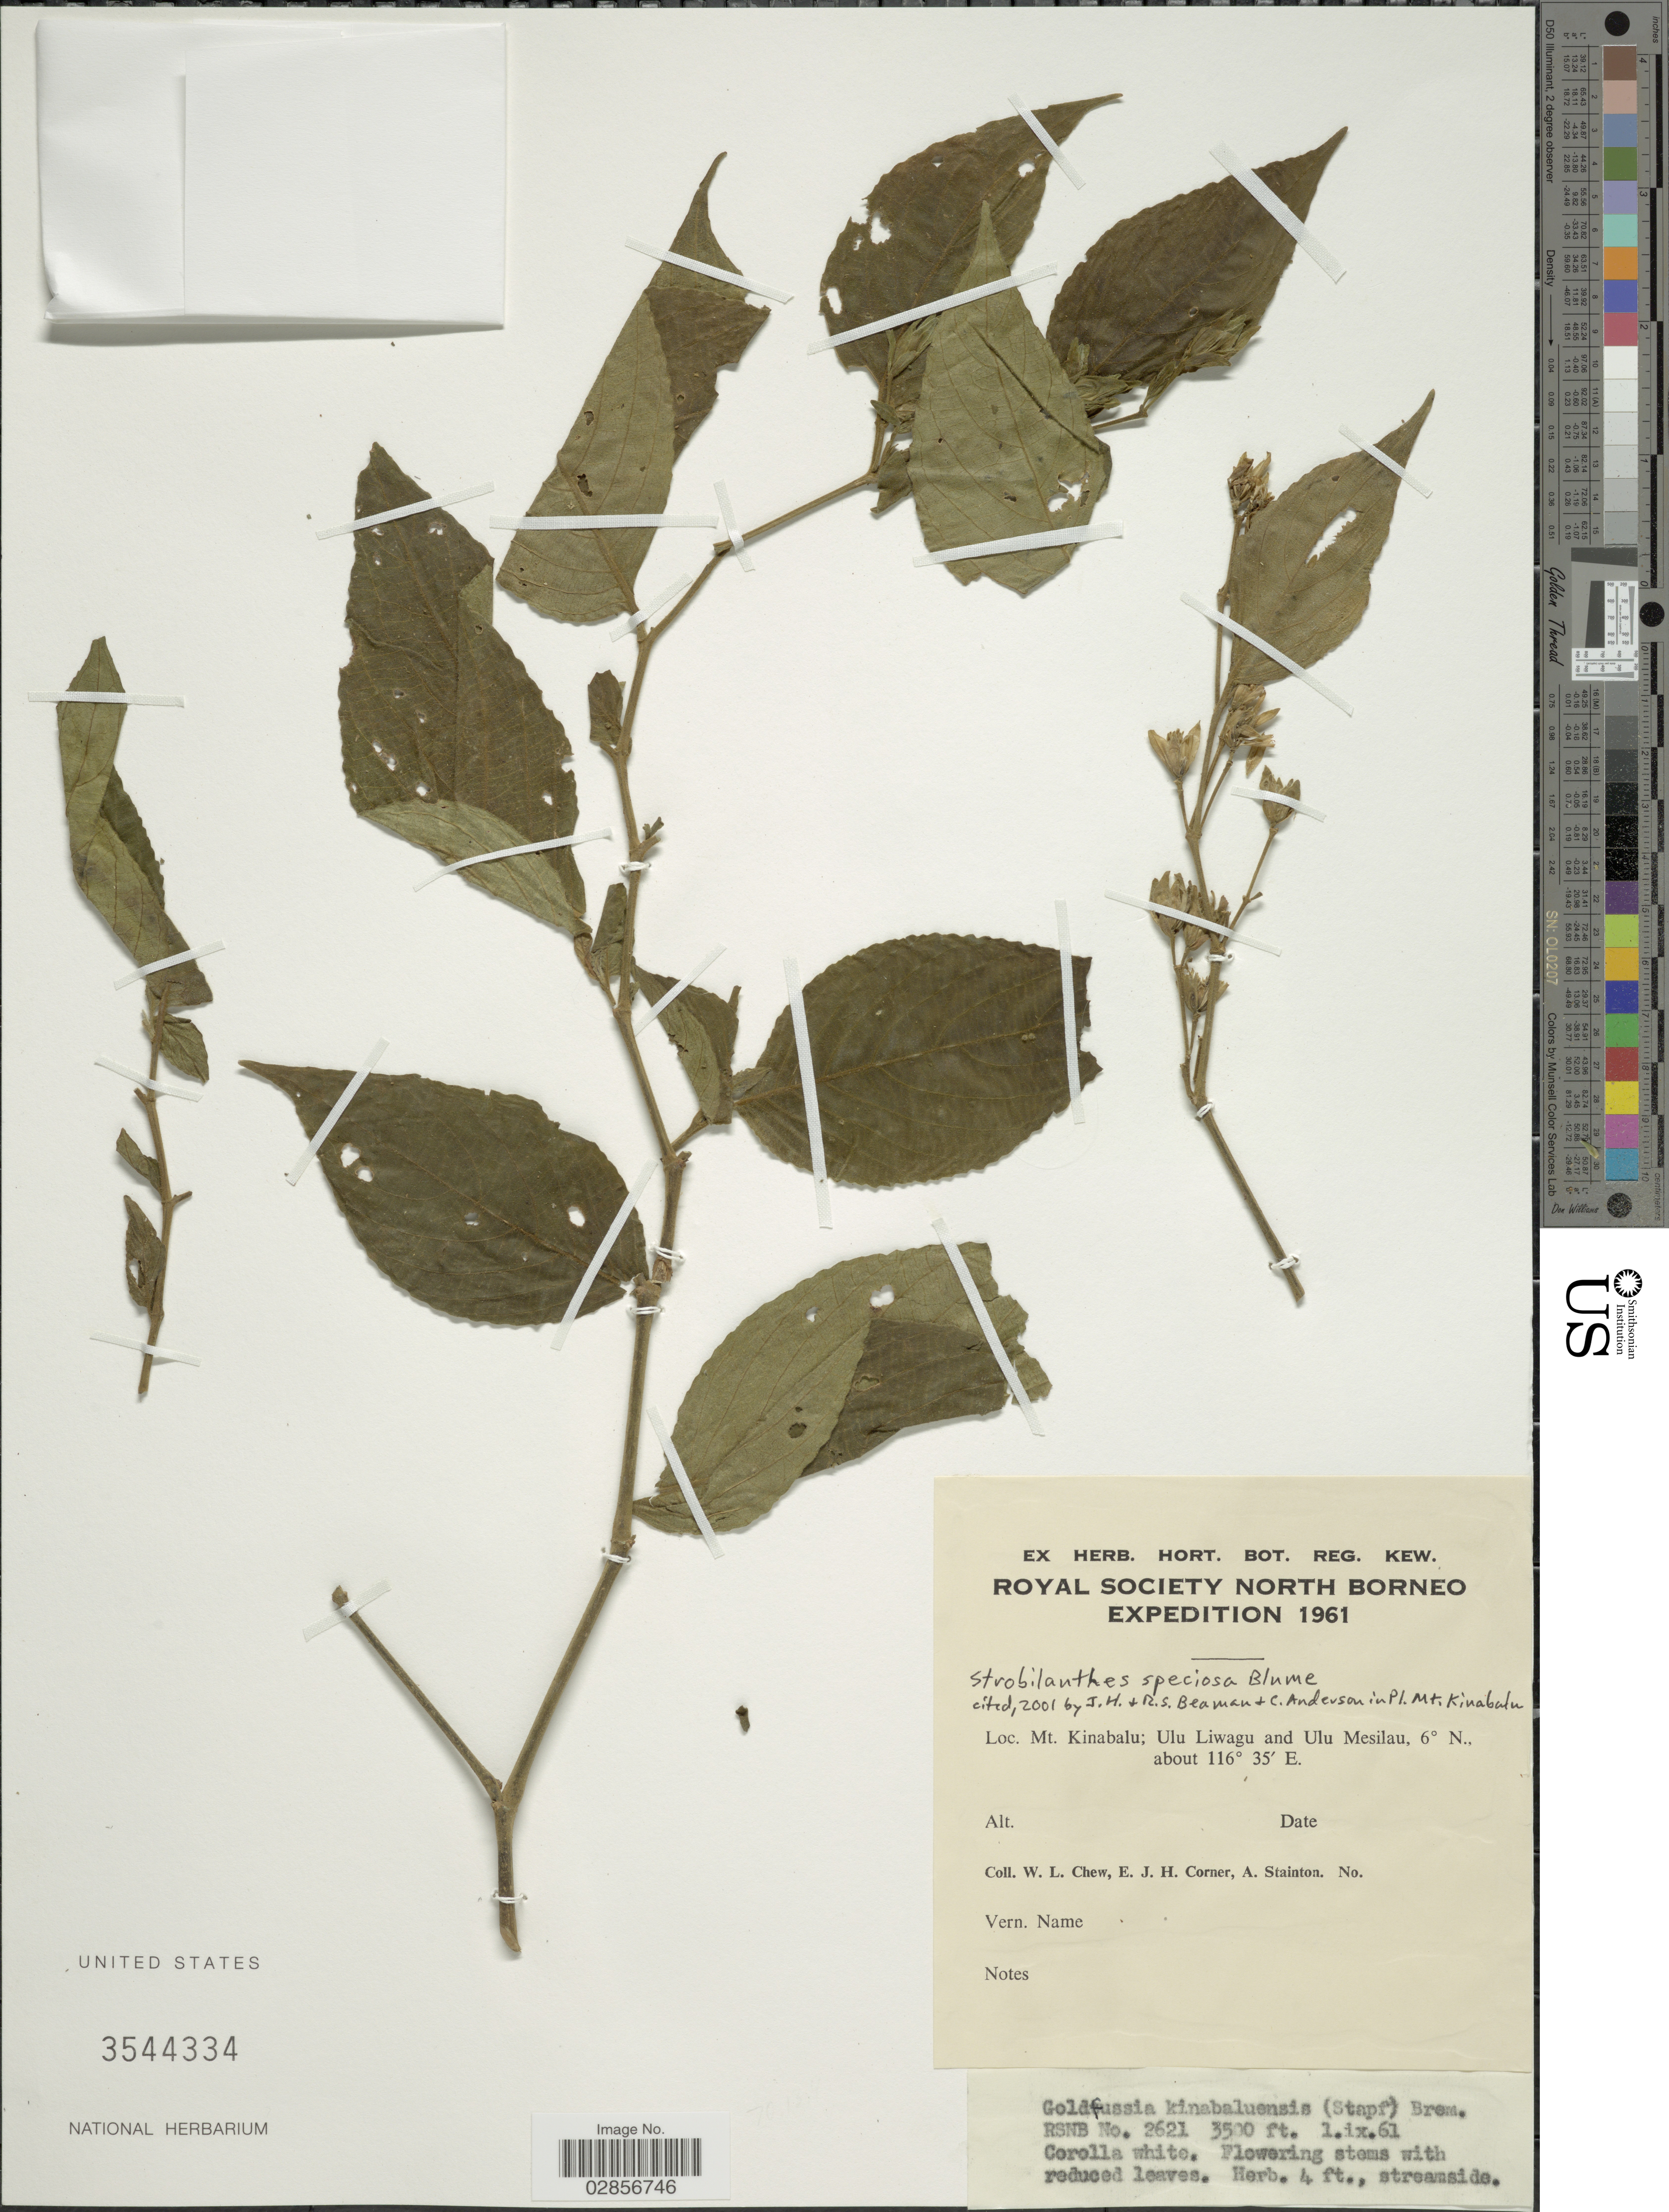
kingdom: Plantae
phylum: Tracheophyta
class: Magnoliopsida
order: Lamiales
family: Acanthaceae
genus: Strobilanthes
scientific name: Strobilanthes speciosa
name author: Blume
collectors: W. Chew, E. Corner & A. Stainton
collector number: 2621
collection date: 1961-09-01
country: Malaysia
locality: North Borneo. Mt. Kinabalu; ulu Liwagu and Ulu Mesilau.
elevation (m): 1067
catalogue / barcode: US 3544334